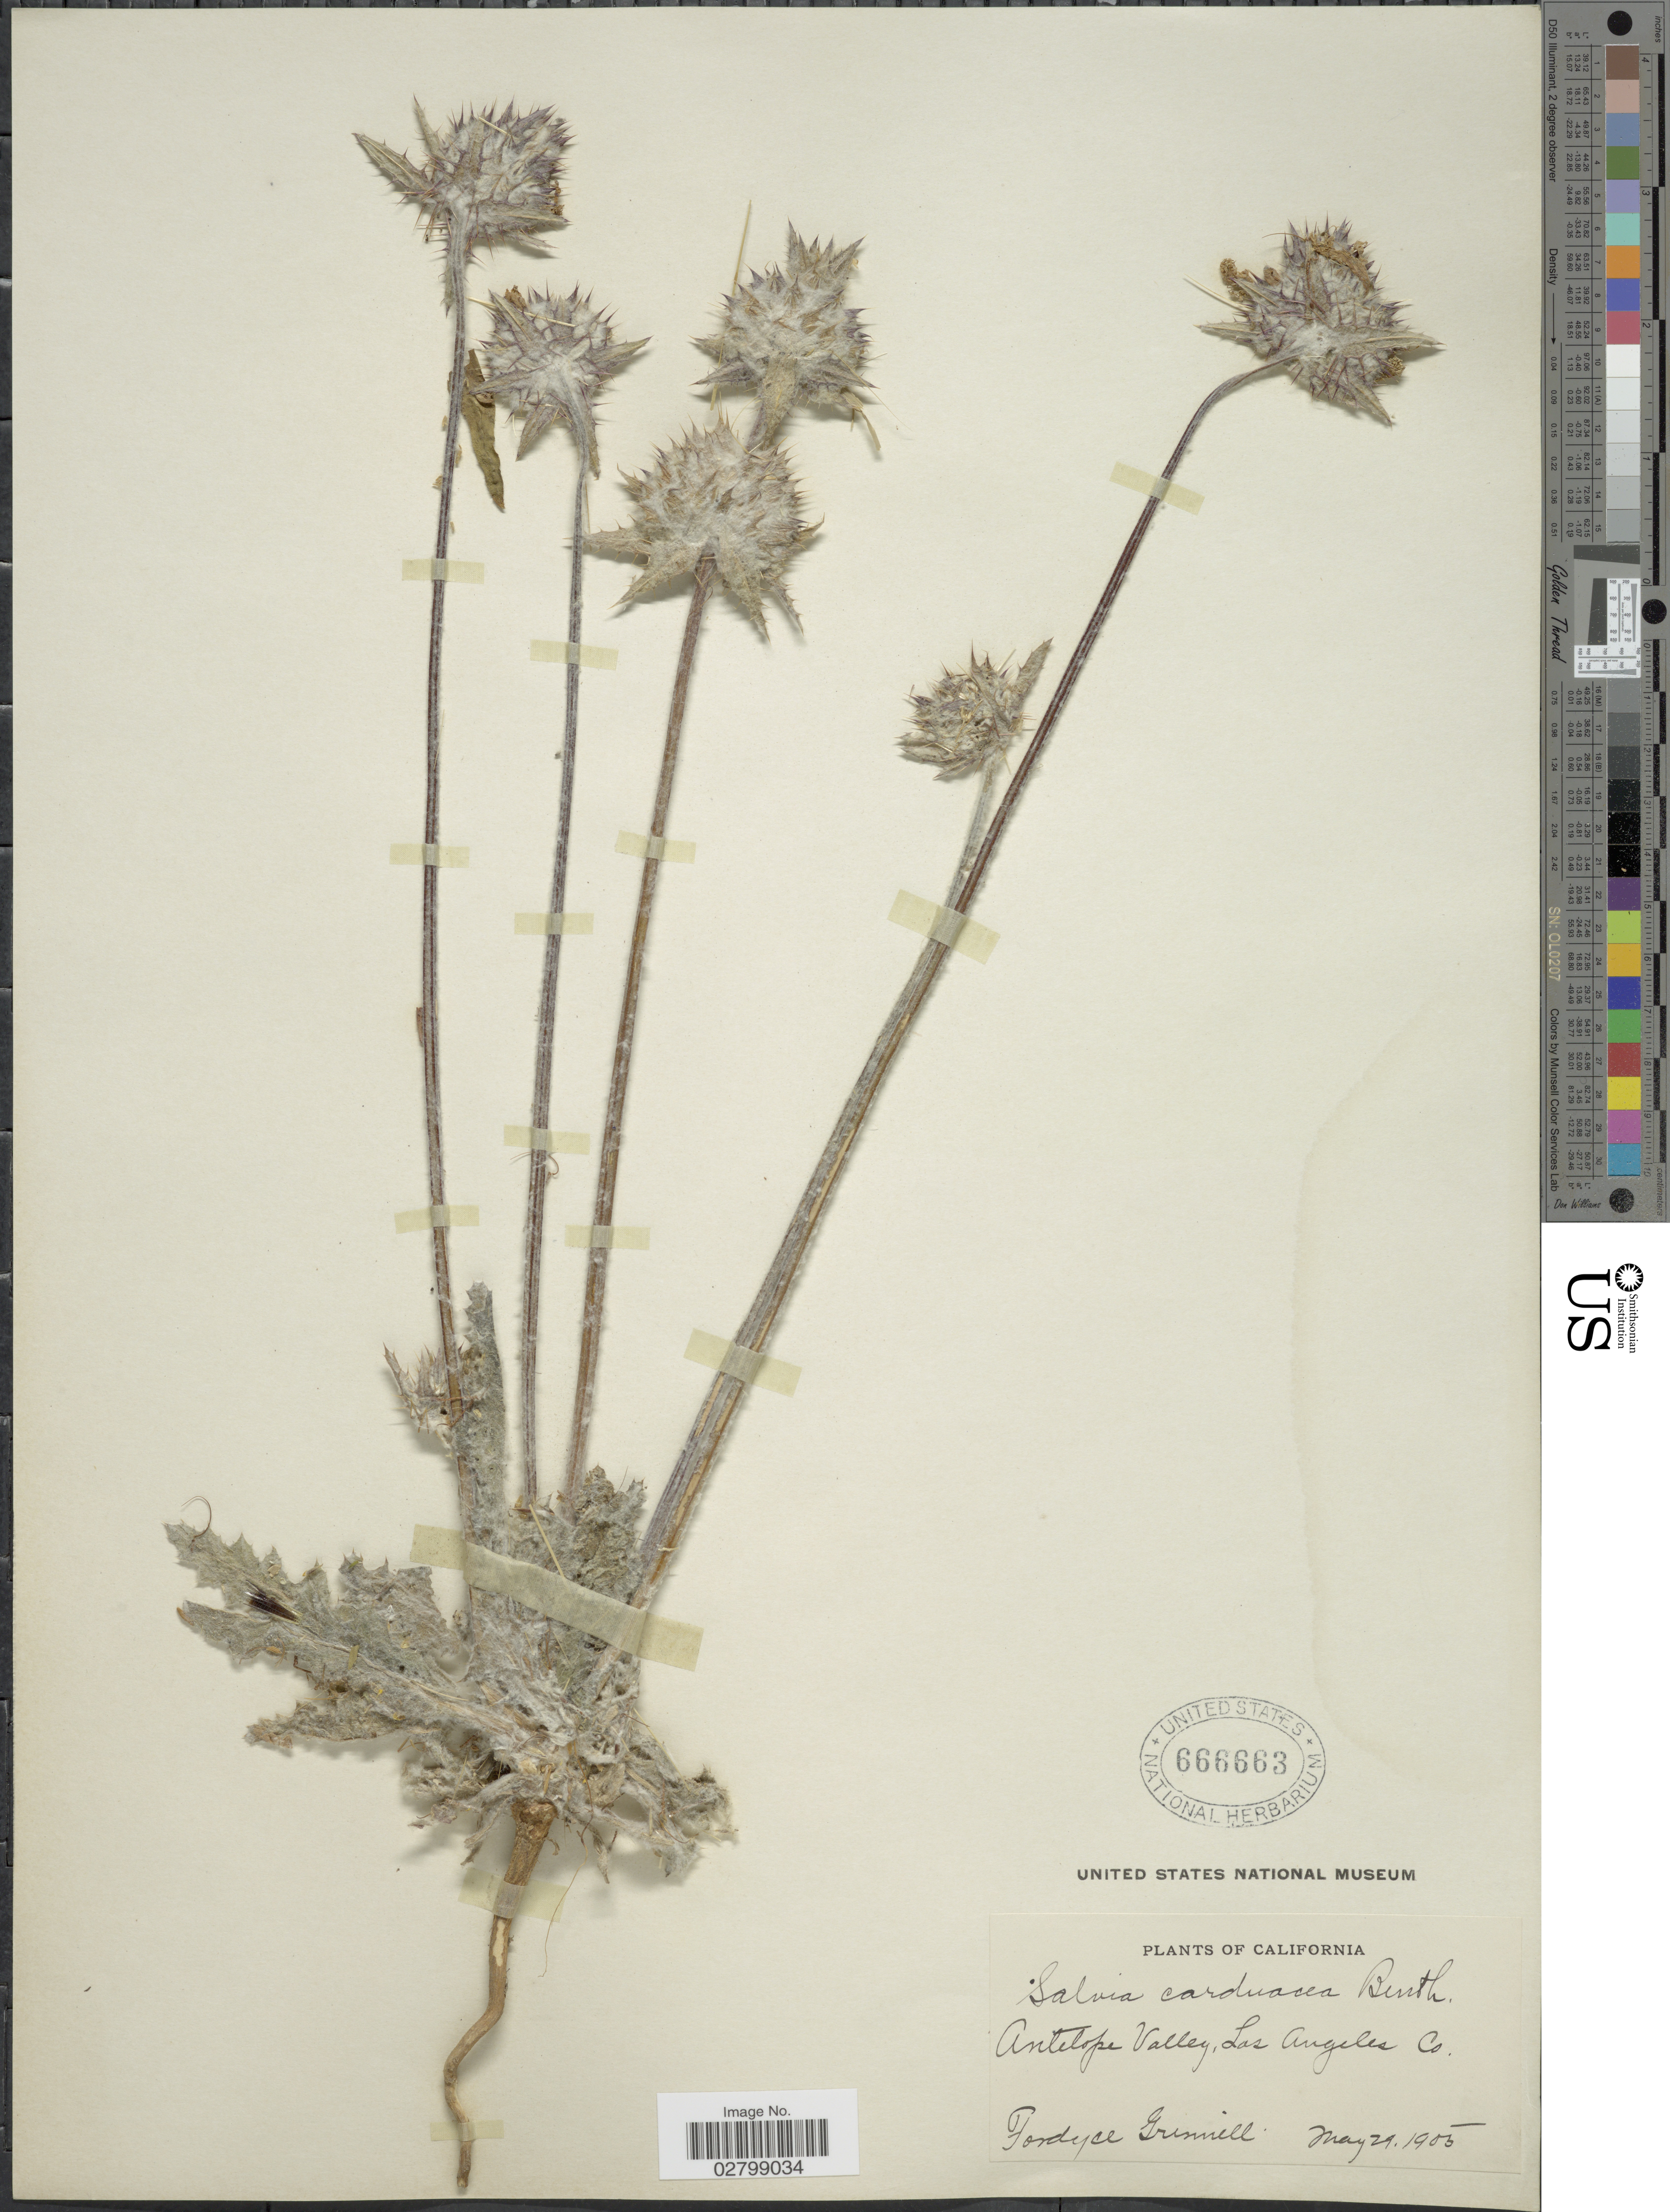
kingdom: Plantae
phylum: Tracheophyta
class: Magnoliopsida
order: Lamiales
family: Lamiaceae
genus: Salvia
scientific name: Salvia carduacea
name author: Benth.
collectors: F. Grinnell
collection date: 1905-05-29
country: United States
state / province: California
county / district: Los Angeles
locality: Antlope Valley, Los Angeles Co.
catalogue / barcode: US 666663